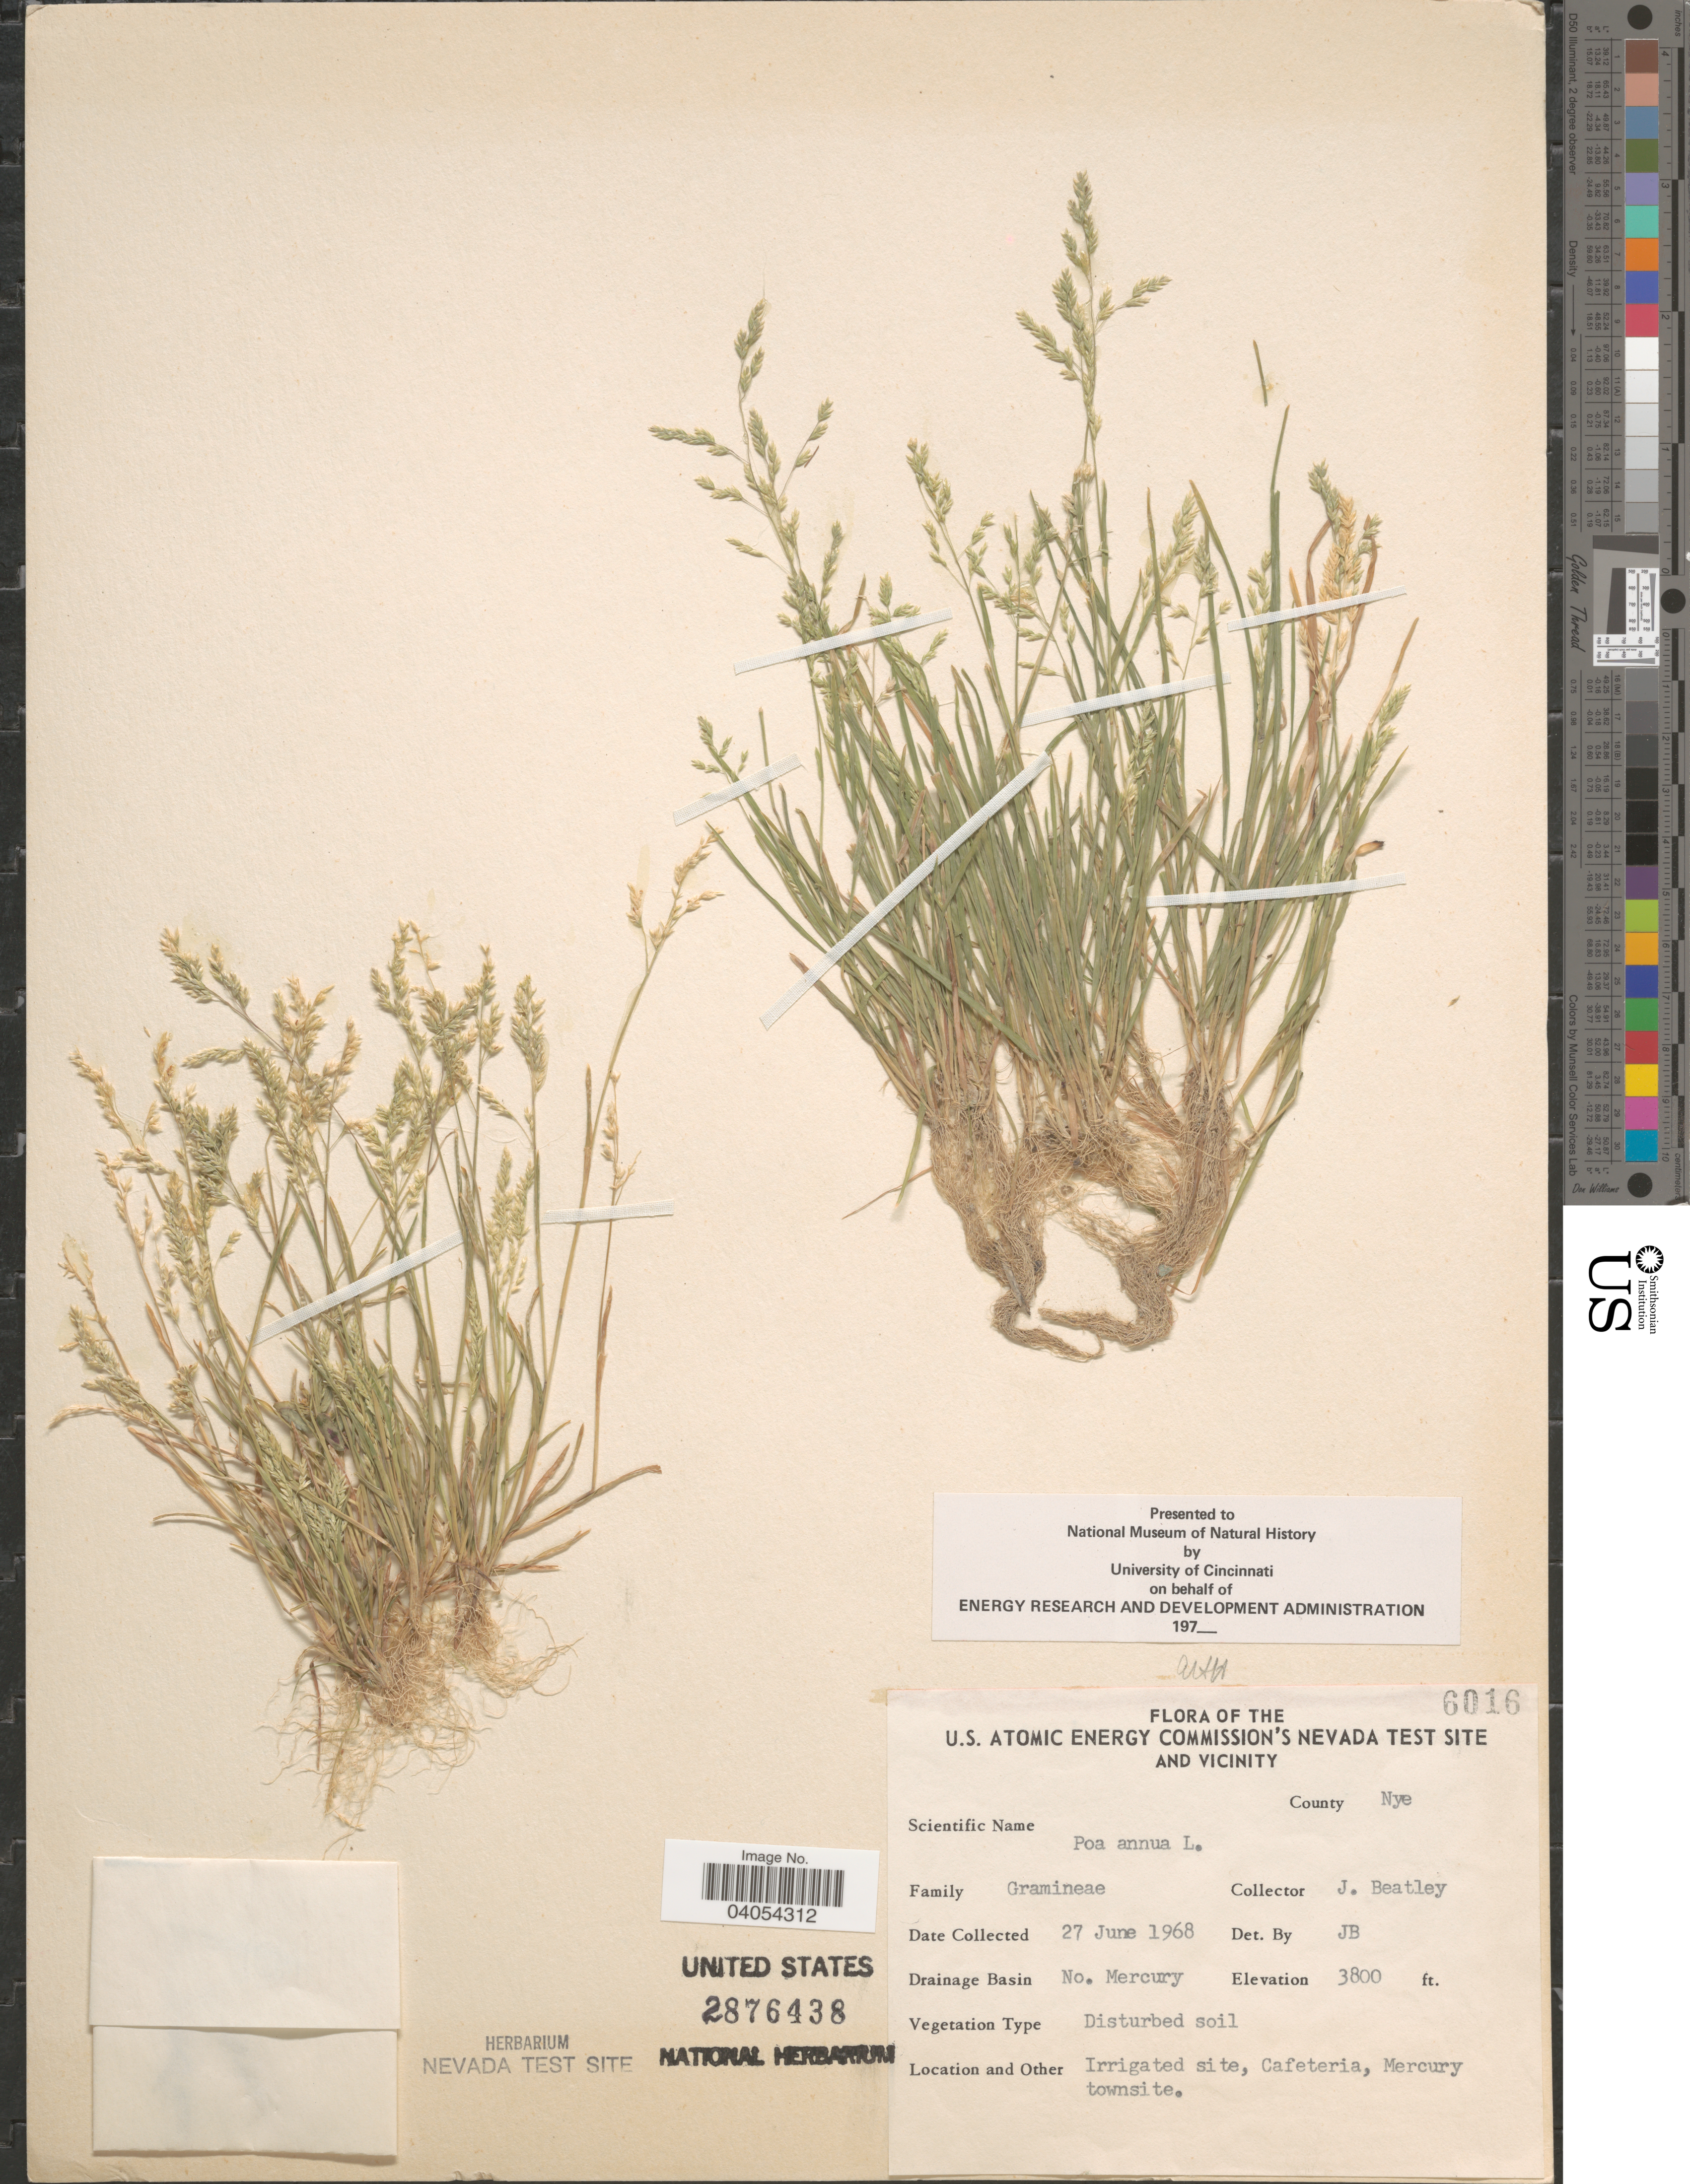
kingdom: Plantae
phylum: Tracheophyta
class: Liliopsida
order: Poales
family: Poaceae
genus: Poa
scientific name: Poa annua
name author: L.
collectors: J. C. Beatley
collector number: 6016?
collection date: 1968-06-27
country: United States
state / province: Nevada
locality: The U.S. Atomic Energy Commission's Nevada Test Site and Vicinity. County Nye. Drainage Basin No. Mercury. Cafeteria, Mercury townsite.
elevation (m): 1158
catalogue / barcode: US 2876438